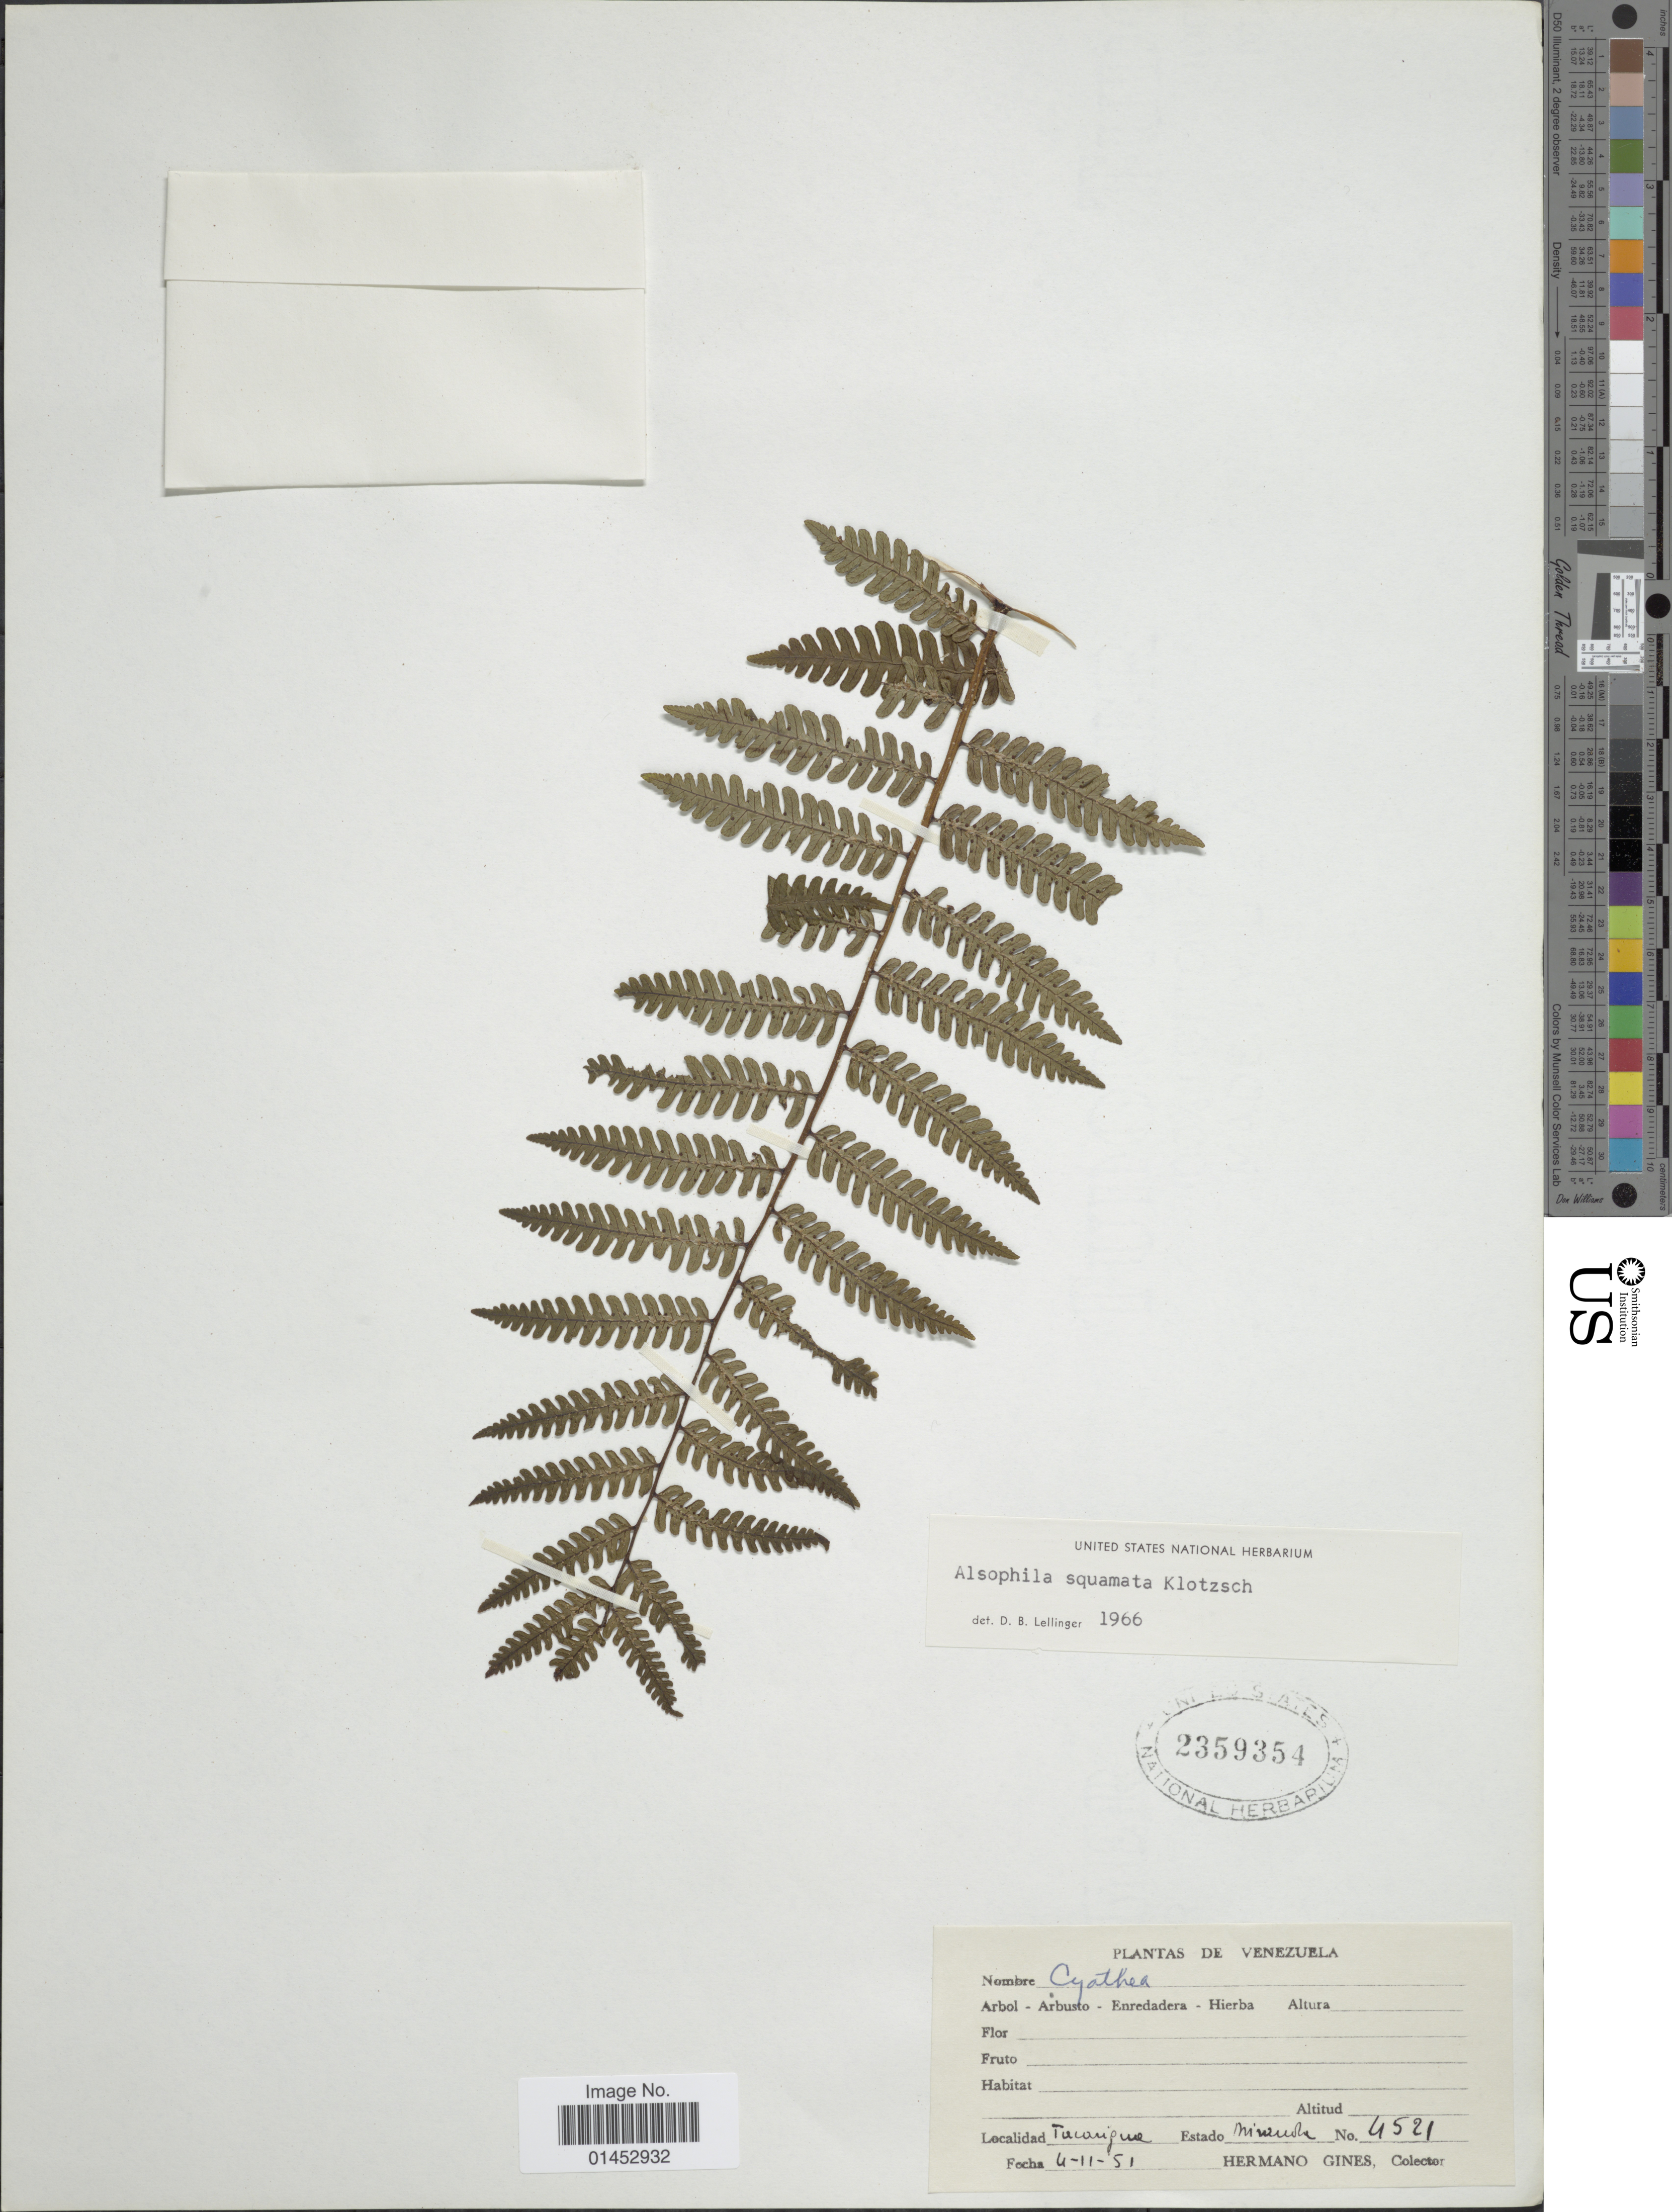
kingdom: Plantae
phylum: Tracheophyta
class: Polypodiopsida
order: Cyatheales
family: Cyatheaceae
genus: Cyathea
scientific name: Cyathea squamata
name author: (Klotzsch) Domin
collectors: Bro. Gines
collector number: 4521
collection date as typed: Transcribed d/m/y: 4/11/51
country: Venezuela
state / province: Miranda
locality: Tacarigua, Estado Miranda.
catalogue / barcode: US 2359354